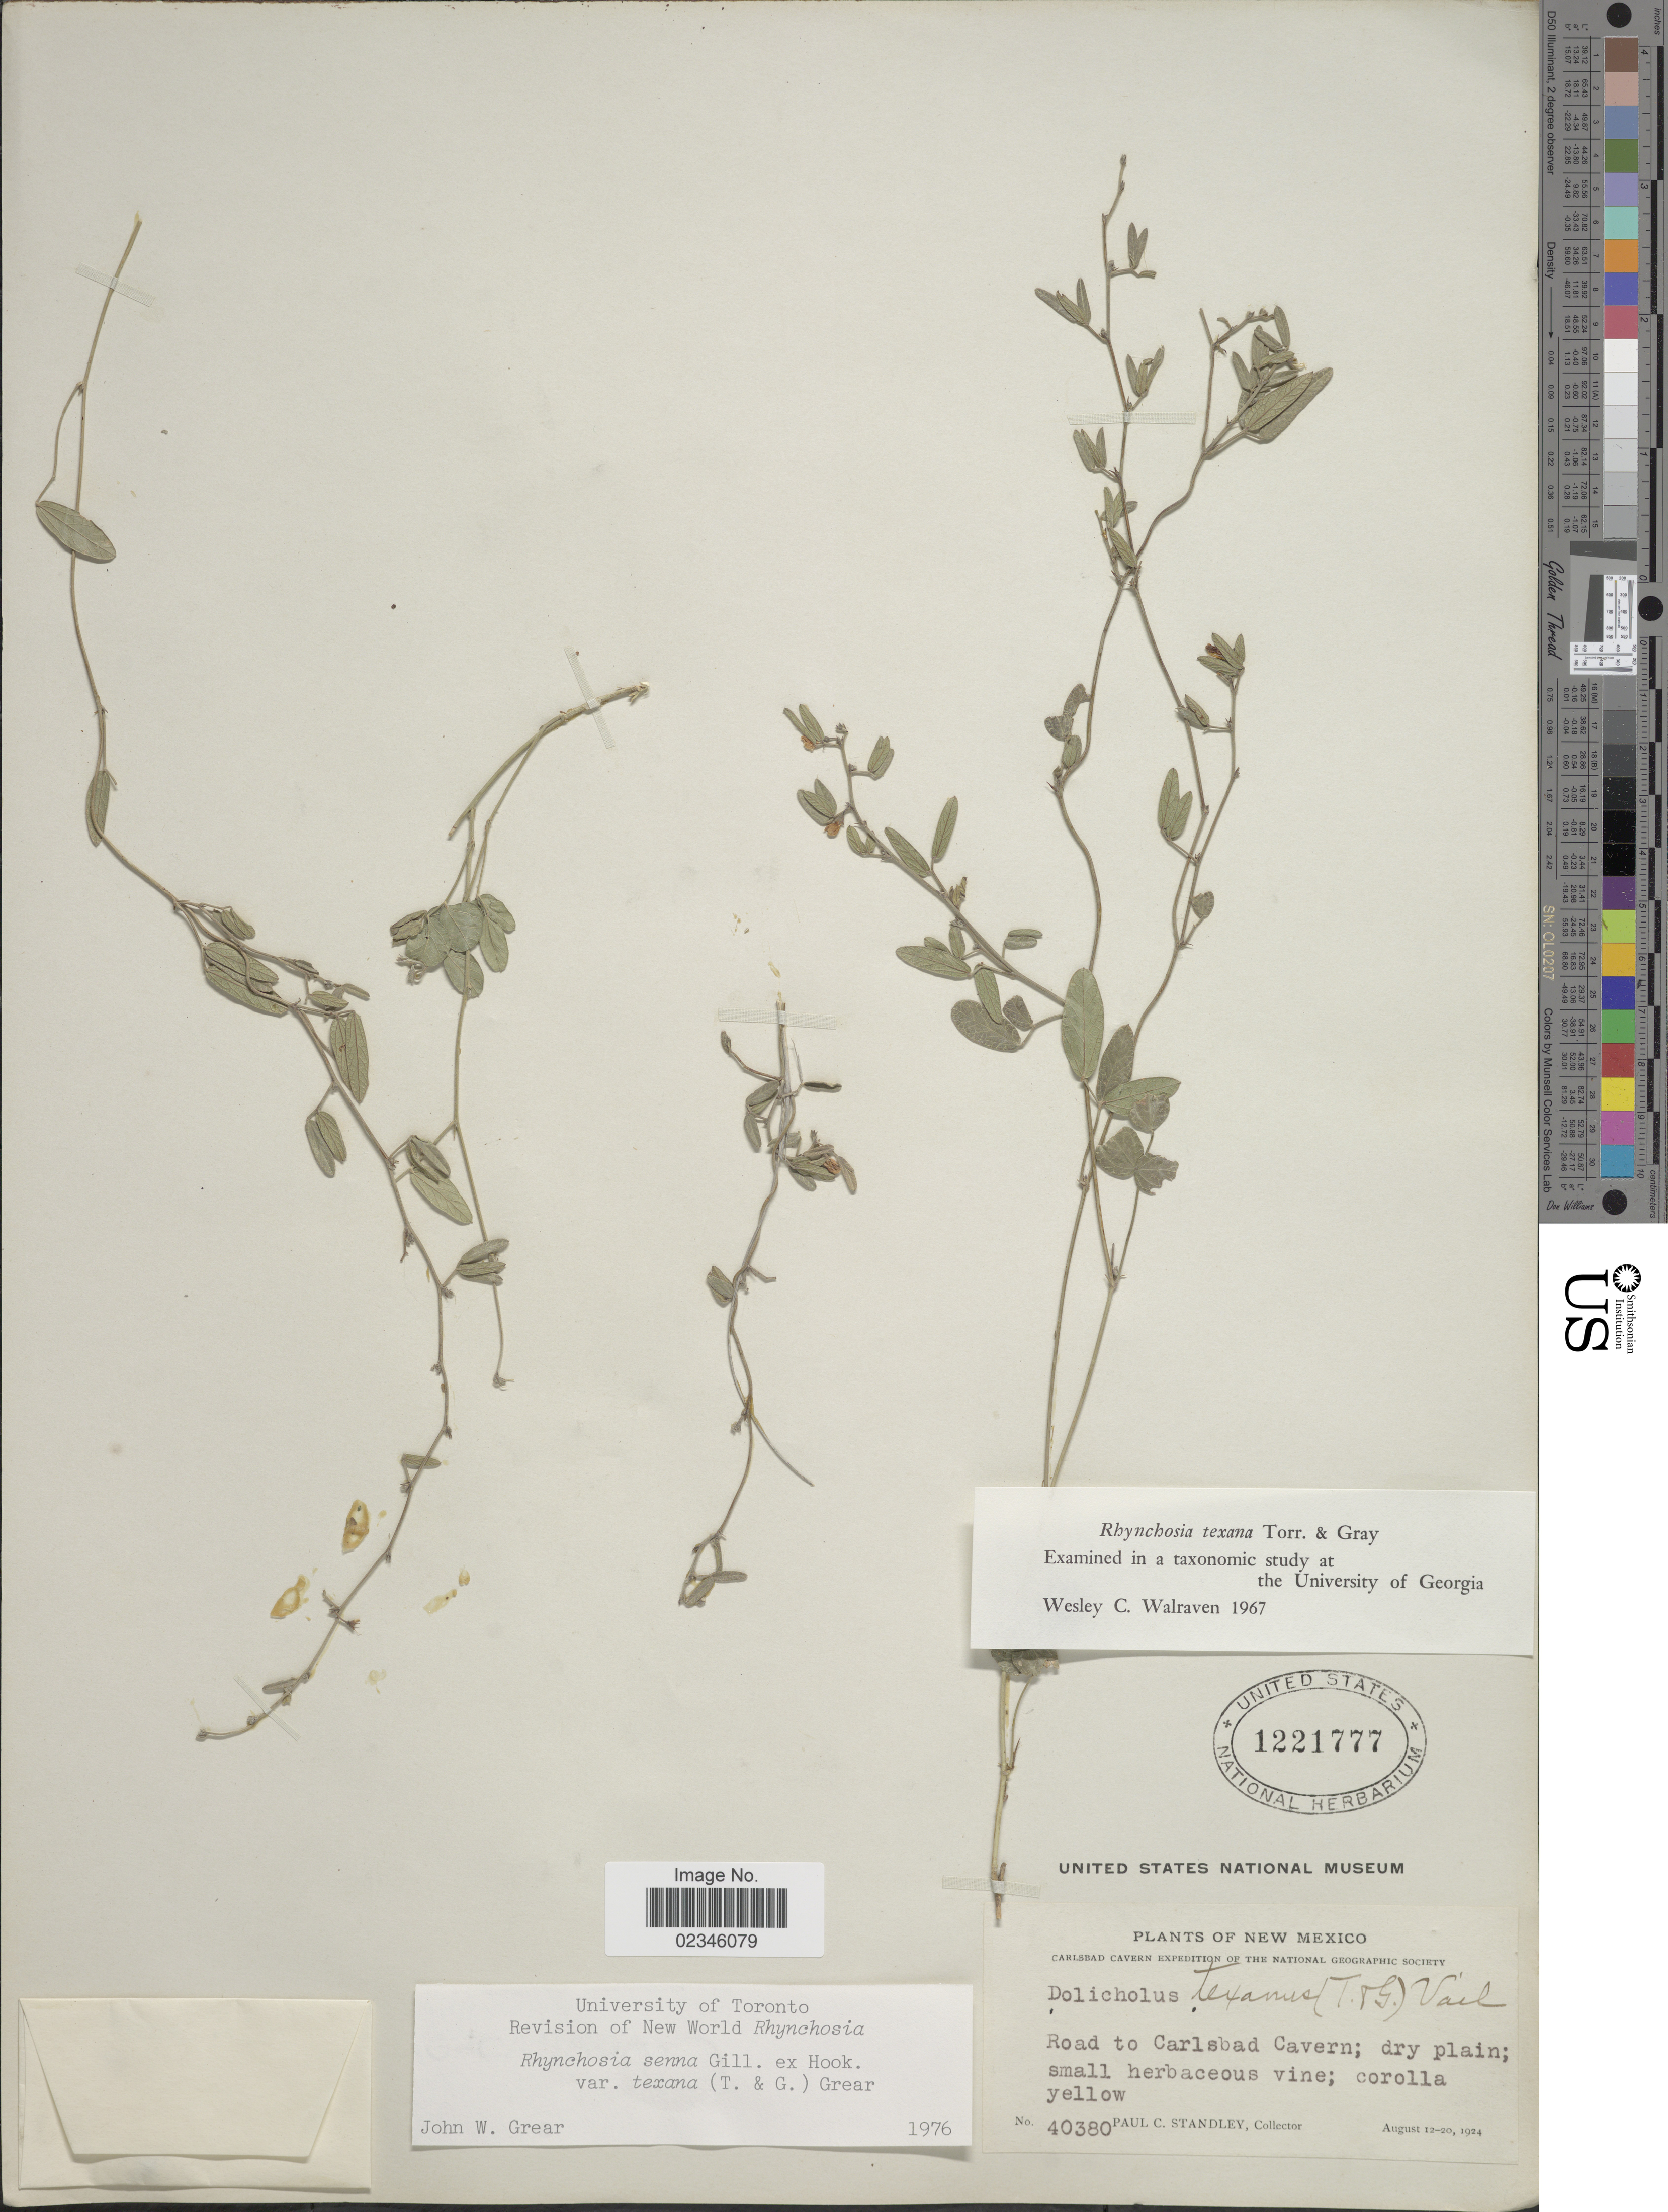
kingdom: Plantae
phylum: Tracheophyta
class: Magnoliopsida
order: Fabales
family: Fabaceae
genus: Rhynchosia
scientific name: Rhynchosia senna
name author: Gillies ex Hook.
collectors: P. C. Standley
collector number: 40380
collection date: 1924-08-12/1924-08-20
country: United States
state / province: New Mexico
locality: Road to Carlsbad Cavern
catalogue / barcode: US 1221777